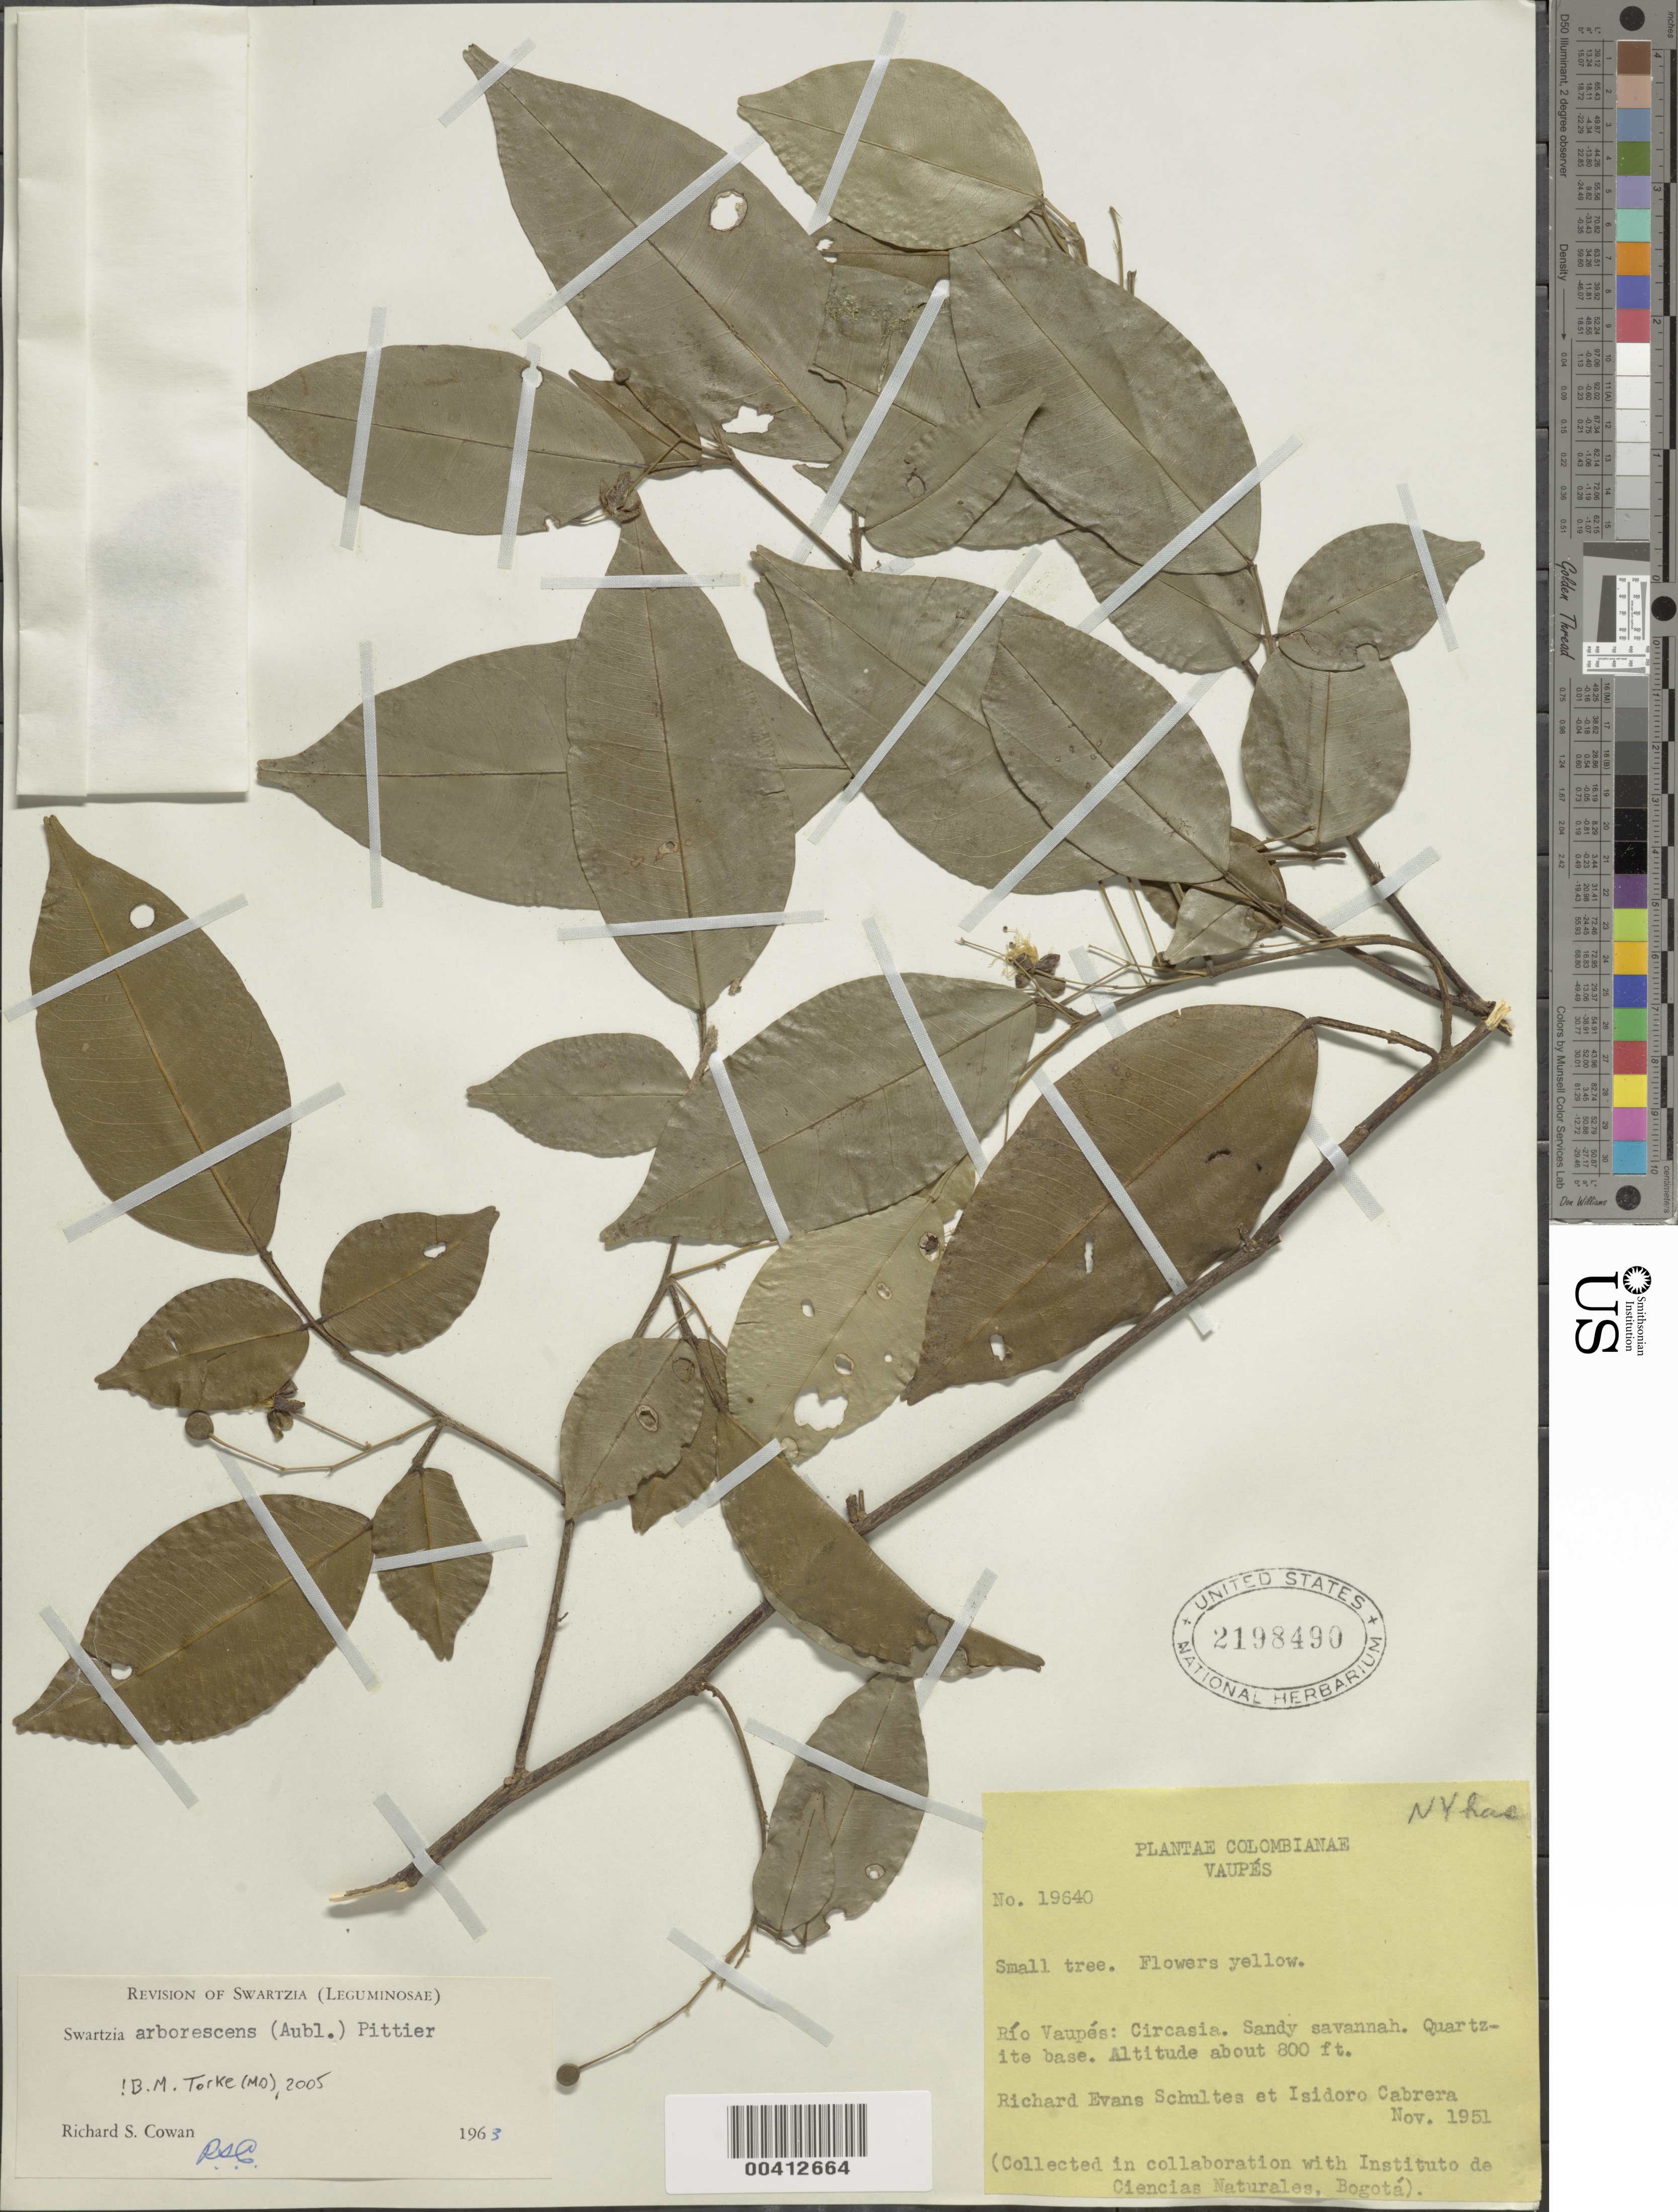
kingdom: Plantae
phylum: Tracheophyta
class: Magnoliopsida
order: Fabales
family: Fabaceae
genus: Swartzia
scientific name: Swartzia arborescens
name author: (Aubl.) Pittier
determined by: Cowan, R. S.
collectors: R. E. Schultes & I. Cabrera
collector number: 19640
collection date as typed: Nov 1951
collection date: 1951-11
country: Colombia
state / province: Vaupés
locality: Circassia. Rio Vaupes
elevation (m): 244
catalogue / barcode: US 2198490